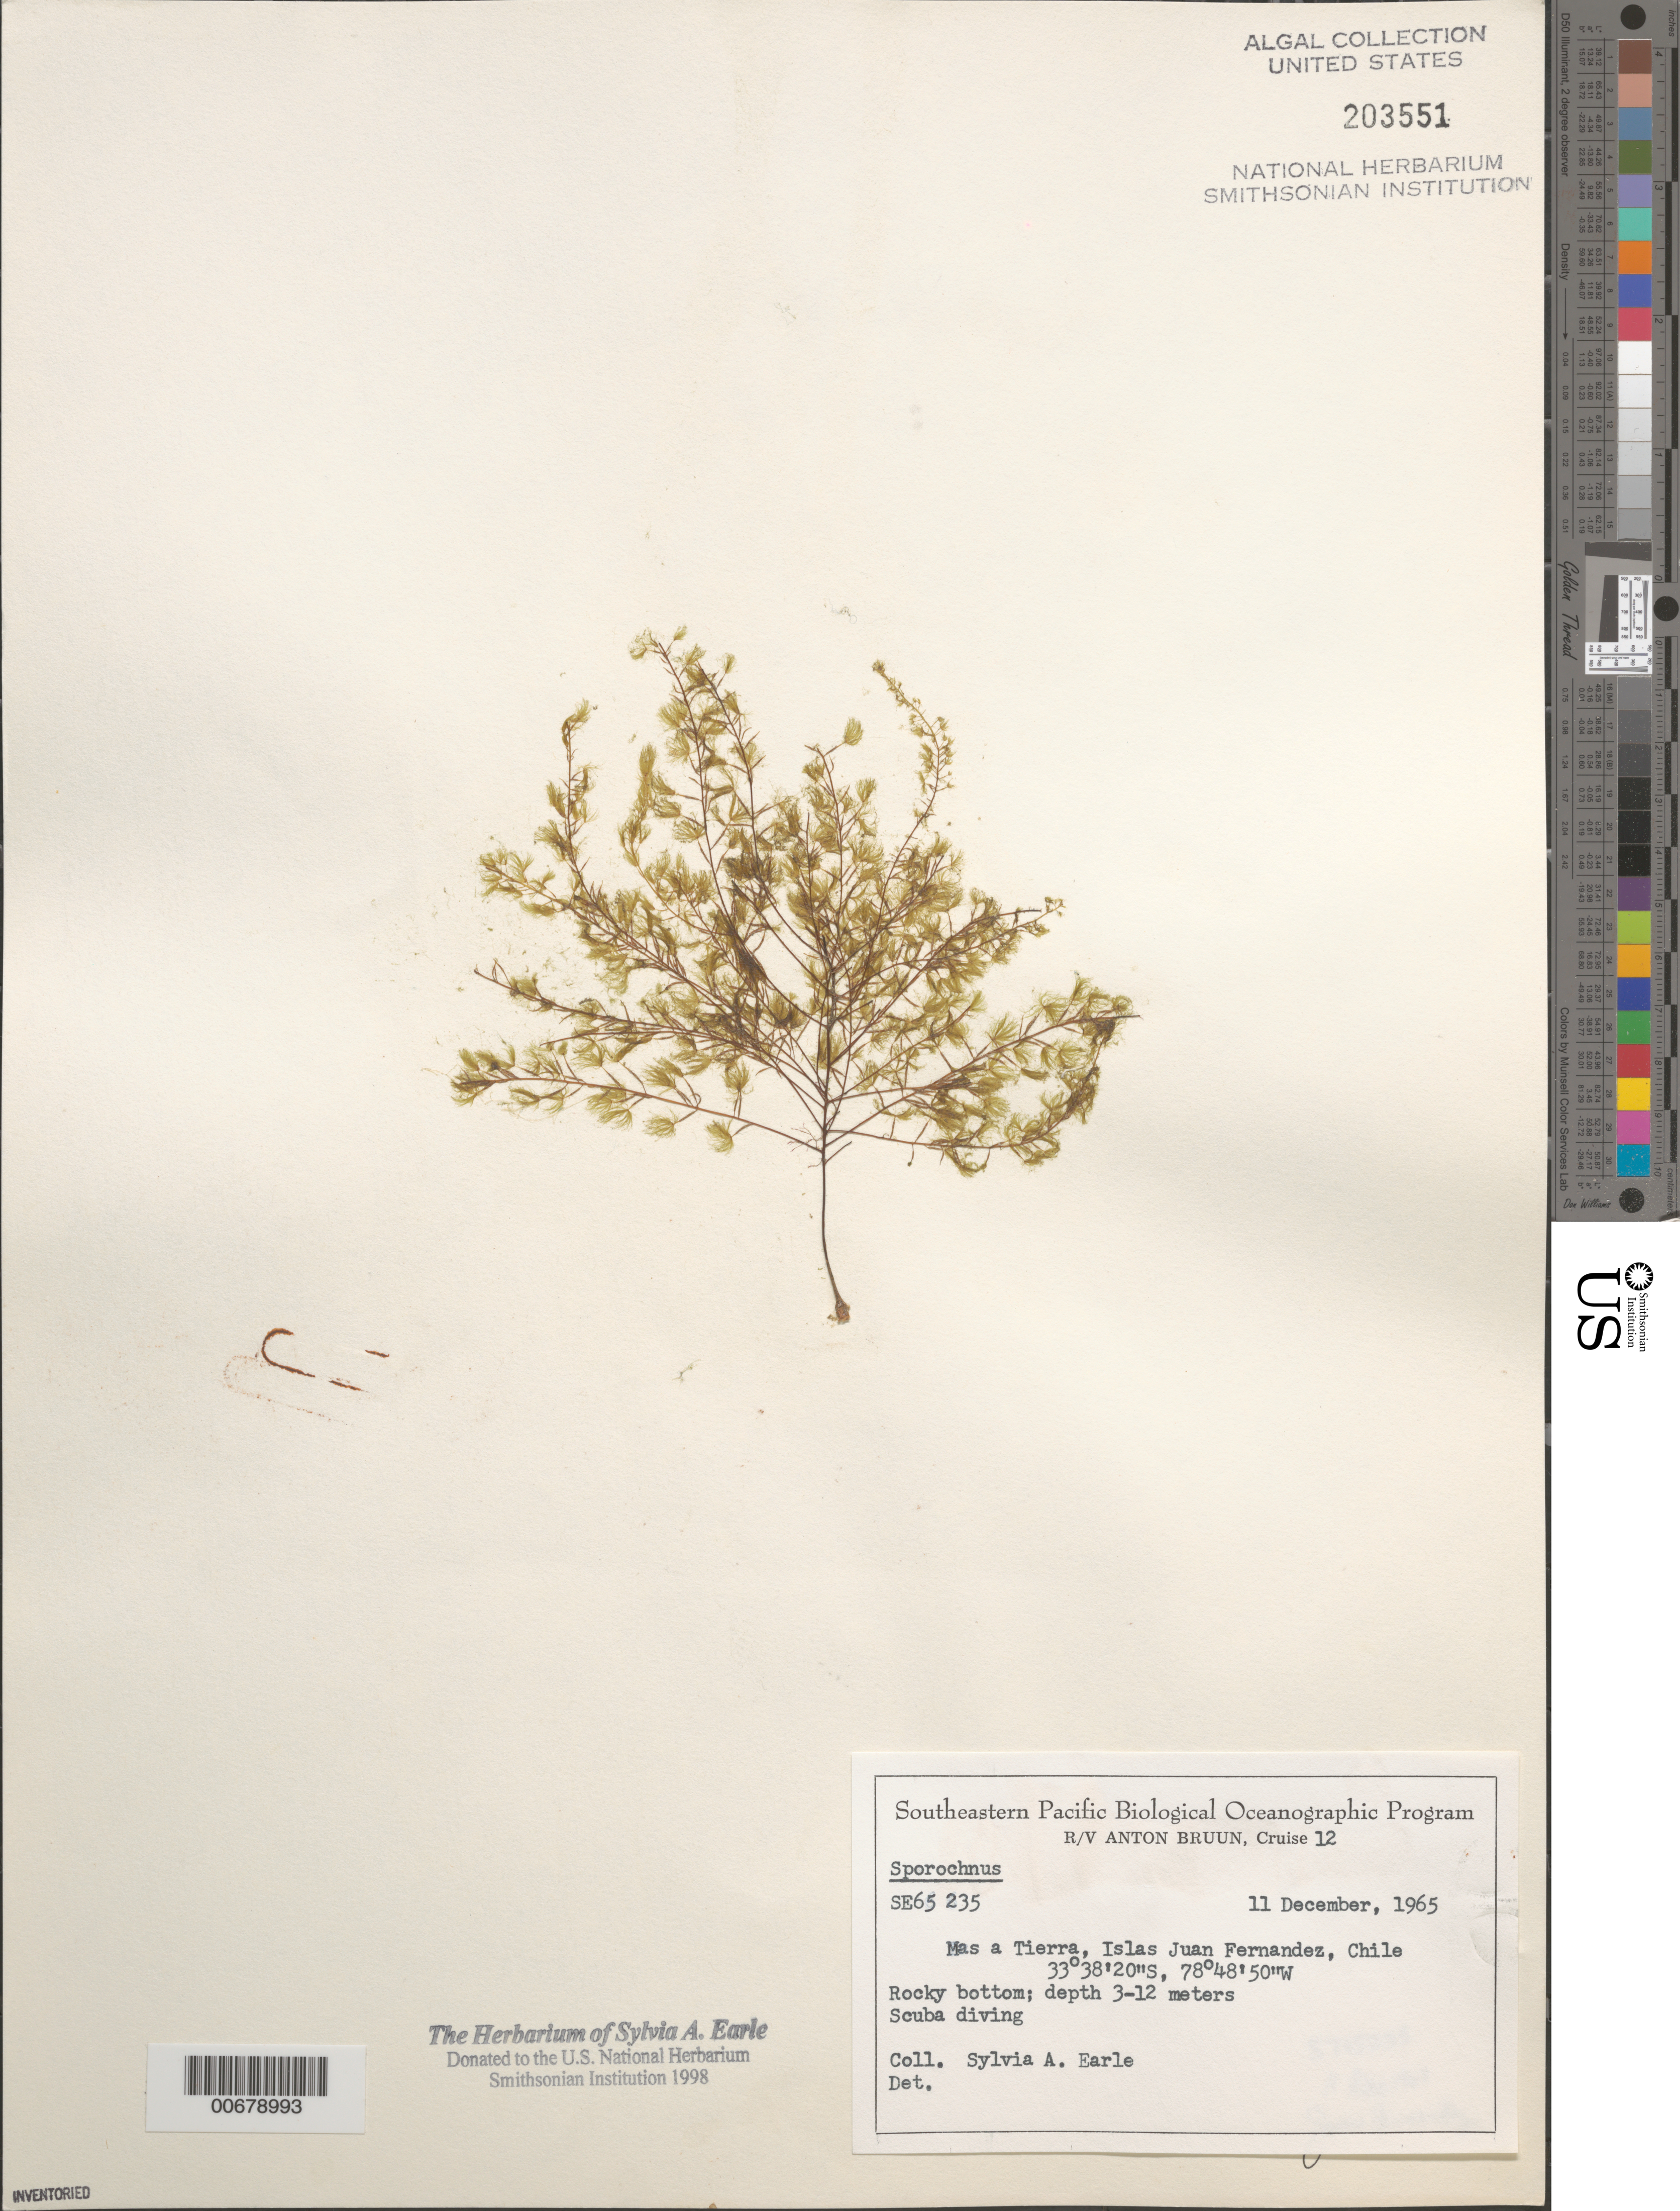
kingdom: Chromista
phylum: Ochrophyta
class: Phaeophyceae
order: Sporochnales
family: Sporochnaceae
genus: Sporochnus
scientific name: Sporochnus sp.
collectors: S. A. Earle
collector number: SE 65235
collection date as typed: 11 Dec 1965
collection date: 1965-12-11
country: Chile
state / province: Valparaíso (V)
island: Isla Más a Tierra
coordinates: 33 38' 20" S, 78 48' 50" W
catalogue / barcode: US 203551